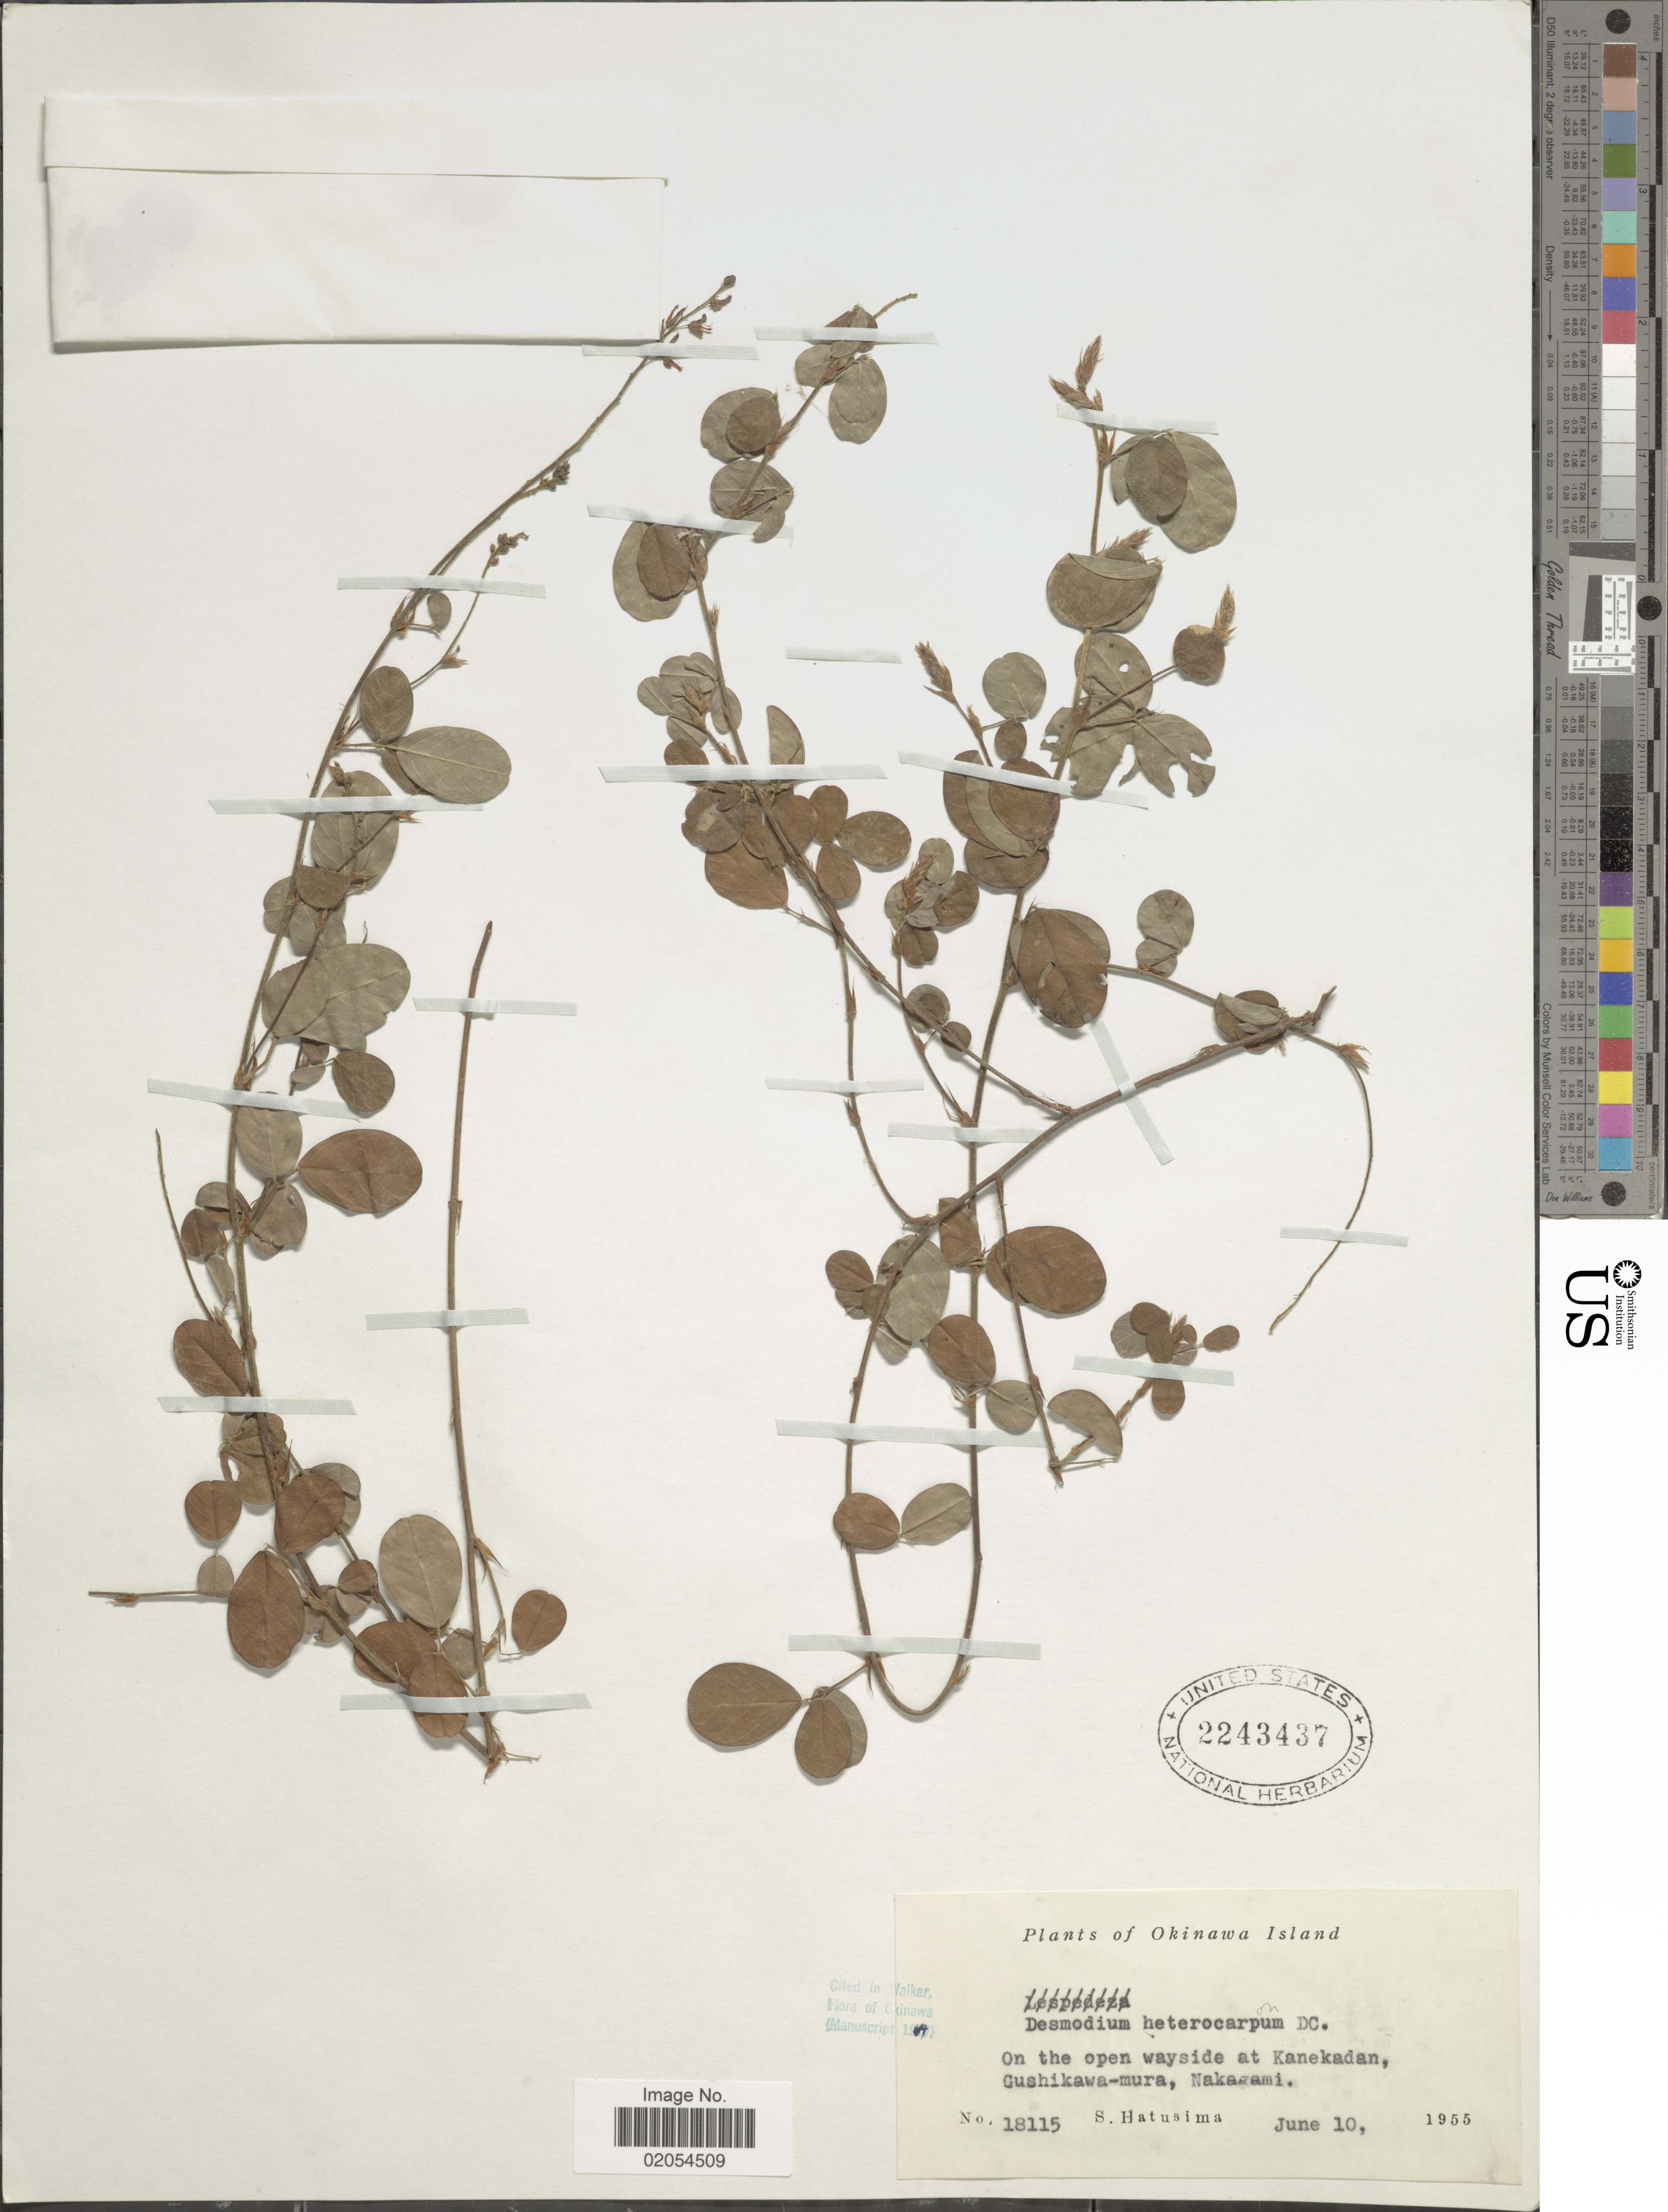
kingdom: Plantae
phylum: Tracheophyta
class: Magnoliopsida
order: Fabales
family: Fabaceae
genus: Grona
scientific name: Grona heterocarpos subsp. heterocarpos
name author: (L.) H. Ohashi & K. Ohashi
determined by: Strong, Mark T., (BOT), Smithsonian Institution - National Museum of Natural History (UNITED STATES)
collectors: S. Hatusima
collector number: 18115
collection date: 1955-06-10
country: Japan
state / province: Okinawa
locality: Okinawa Island, On the open wayside at Kanekadan, Gushikawa-mura, Nakasami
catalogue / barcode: US 2243437